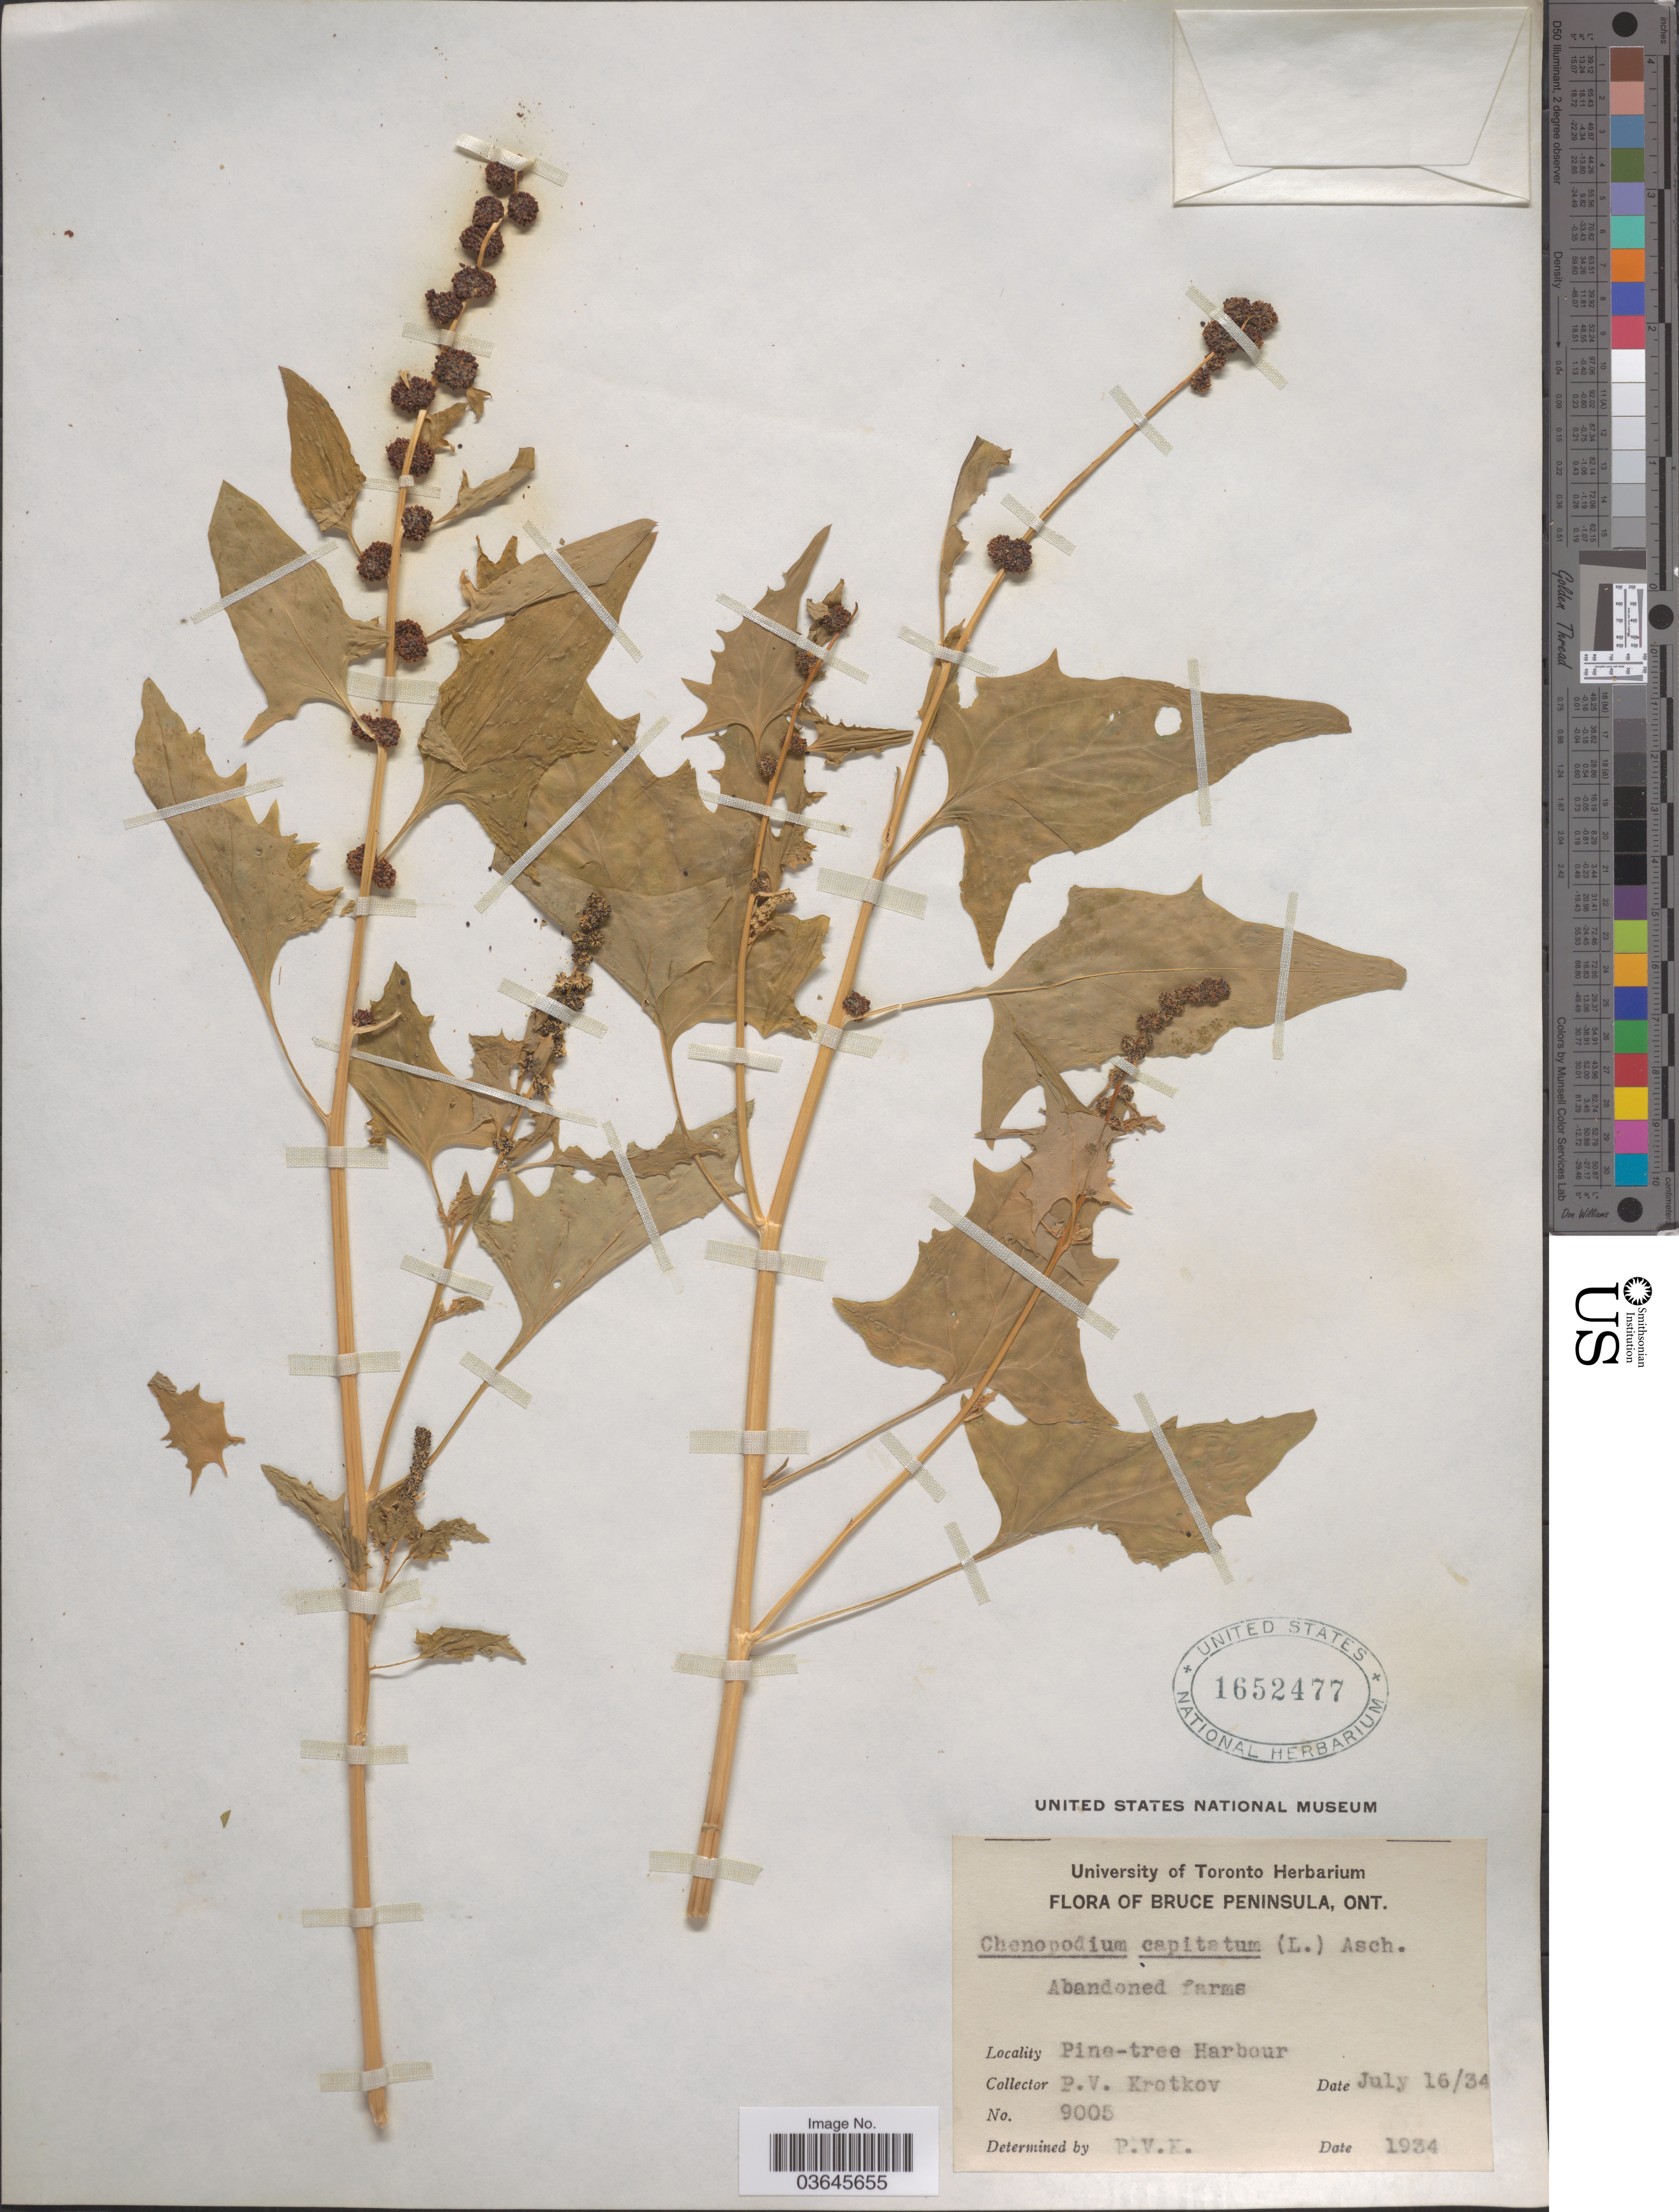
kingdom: Plantae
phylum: Tracheophyta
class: Magnoliopsida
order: Caryophyllales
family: Amaranthaceae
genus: Blitum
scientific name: Blitum capitatum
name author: L.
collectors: P. V. Krotkov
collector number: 9005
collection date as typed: Transcribed d/m/y: 16/7/34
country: Canada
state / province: Ontario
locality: Bruce Peninsula. Pine-tree Harbour.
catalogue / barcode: US 1652477